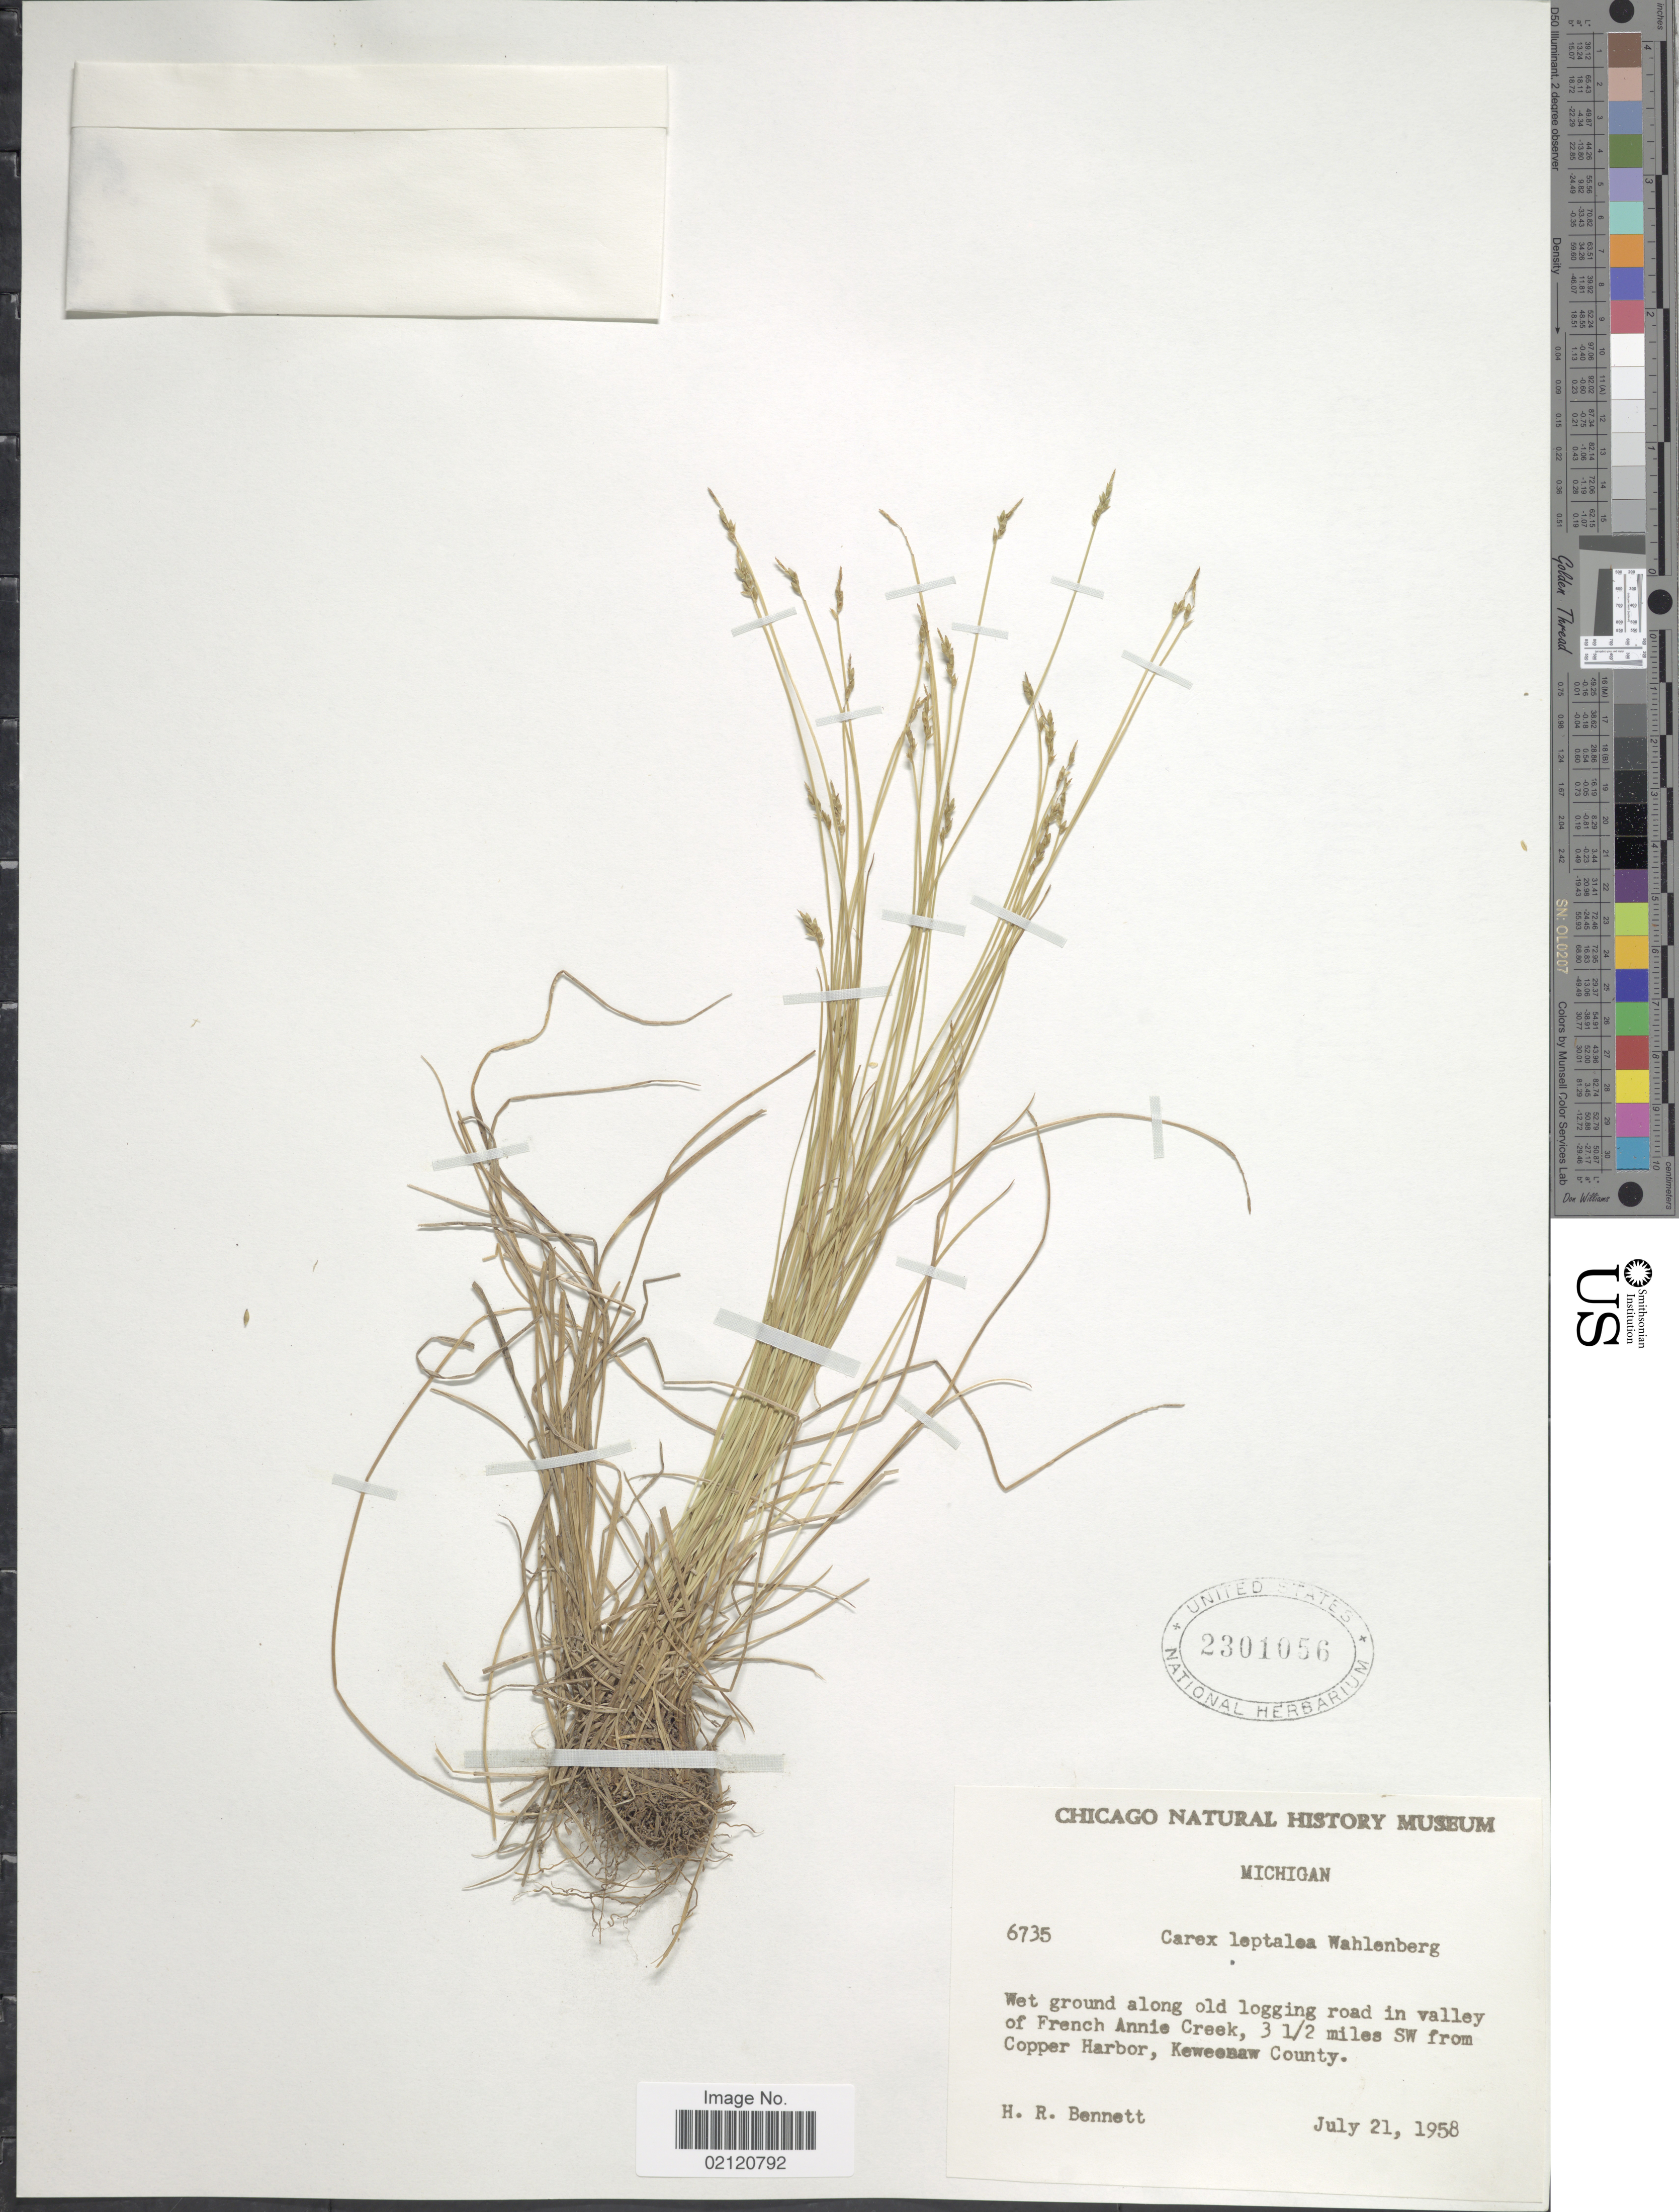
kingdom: Plantae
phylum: Tracheophyta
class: Liliopsida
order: Poales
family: Cyperaceae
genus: Carex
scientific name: Carex leptalea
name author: Wahlenb.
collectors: H. R. Bennett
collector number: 6735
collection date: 1958-07-21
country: United States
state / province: Michigan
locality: Wet ground along old logging road in valley of French Annie Creek, 3 ½ miles SW from Copper Harbor, Keweenaw County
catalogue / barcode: US 2301056